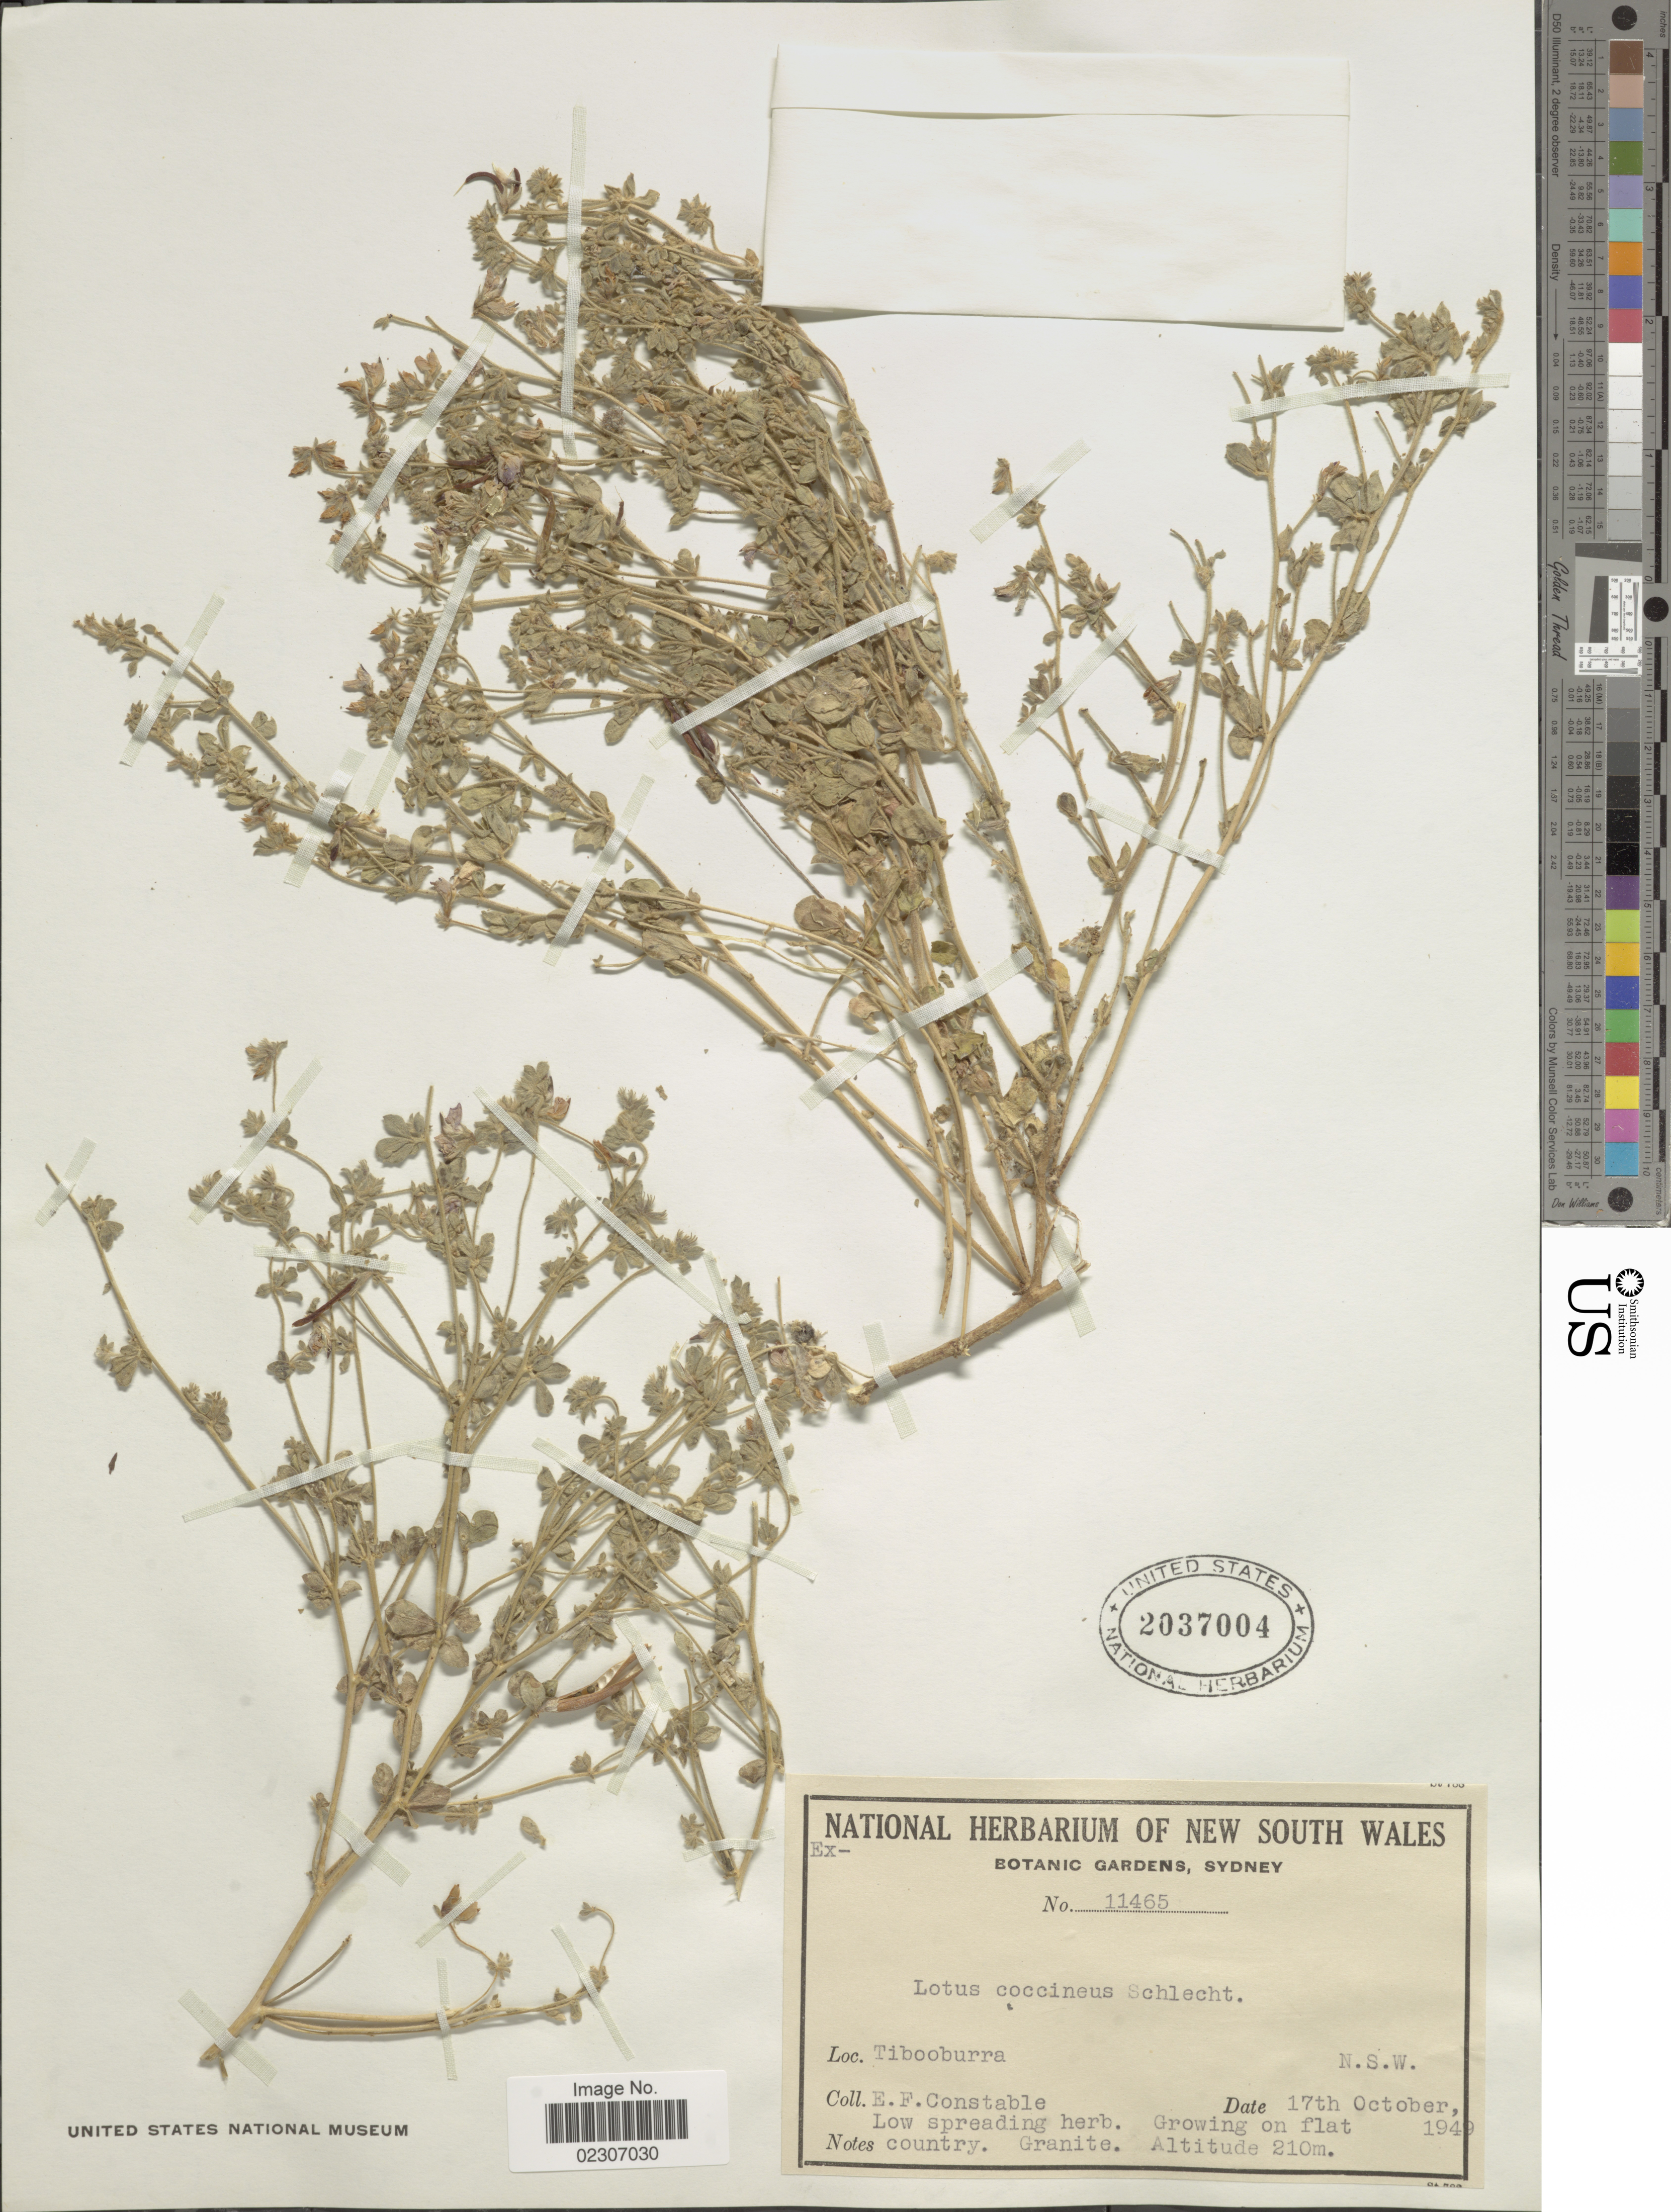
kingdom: Plantae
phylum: Tracheophyta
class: Magnoliopsida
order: Fabales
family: Fabaceae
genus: Lotus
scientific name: Lotus coccineus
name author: Schltdl.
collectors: E. F. Constable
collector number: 11465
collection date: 1949-10-17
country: Australia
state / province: New South Wales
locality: Tibooburra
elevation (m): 210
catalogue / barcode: US 2037004